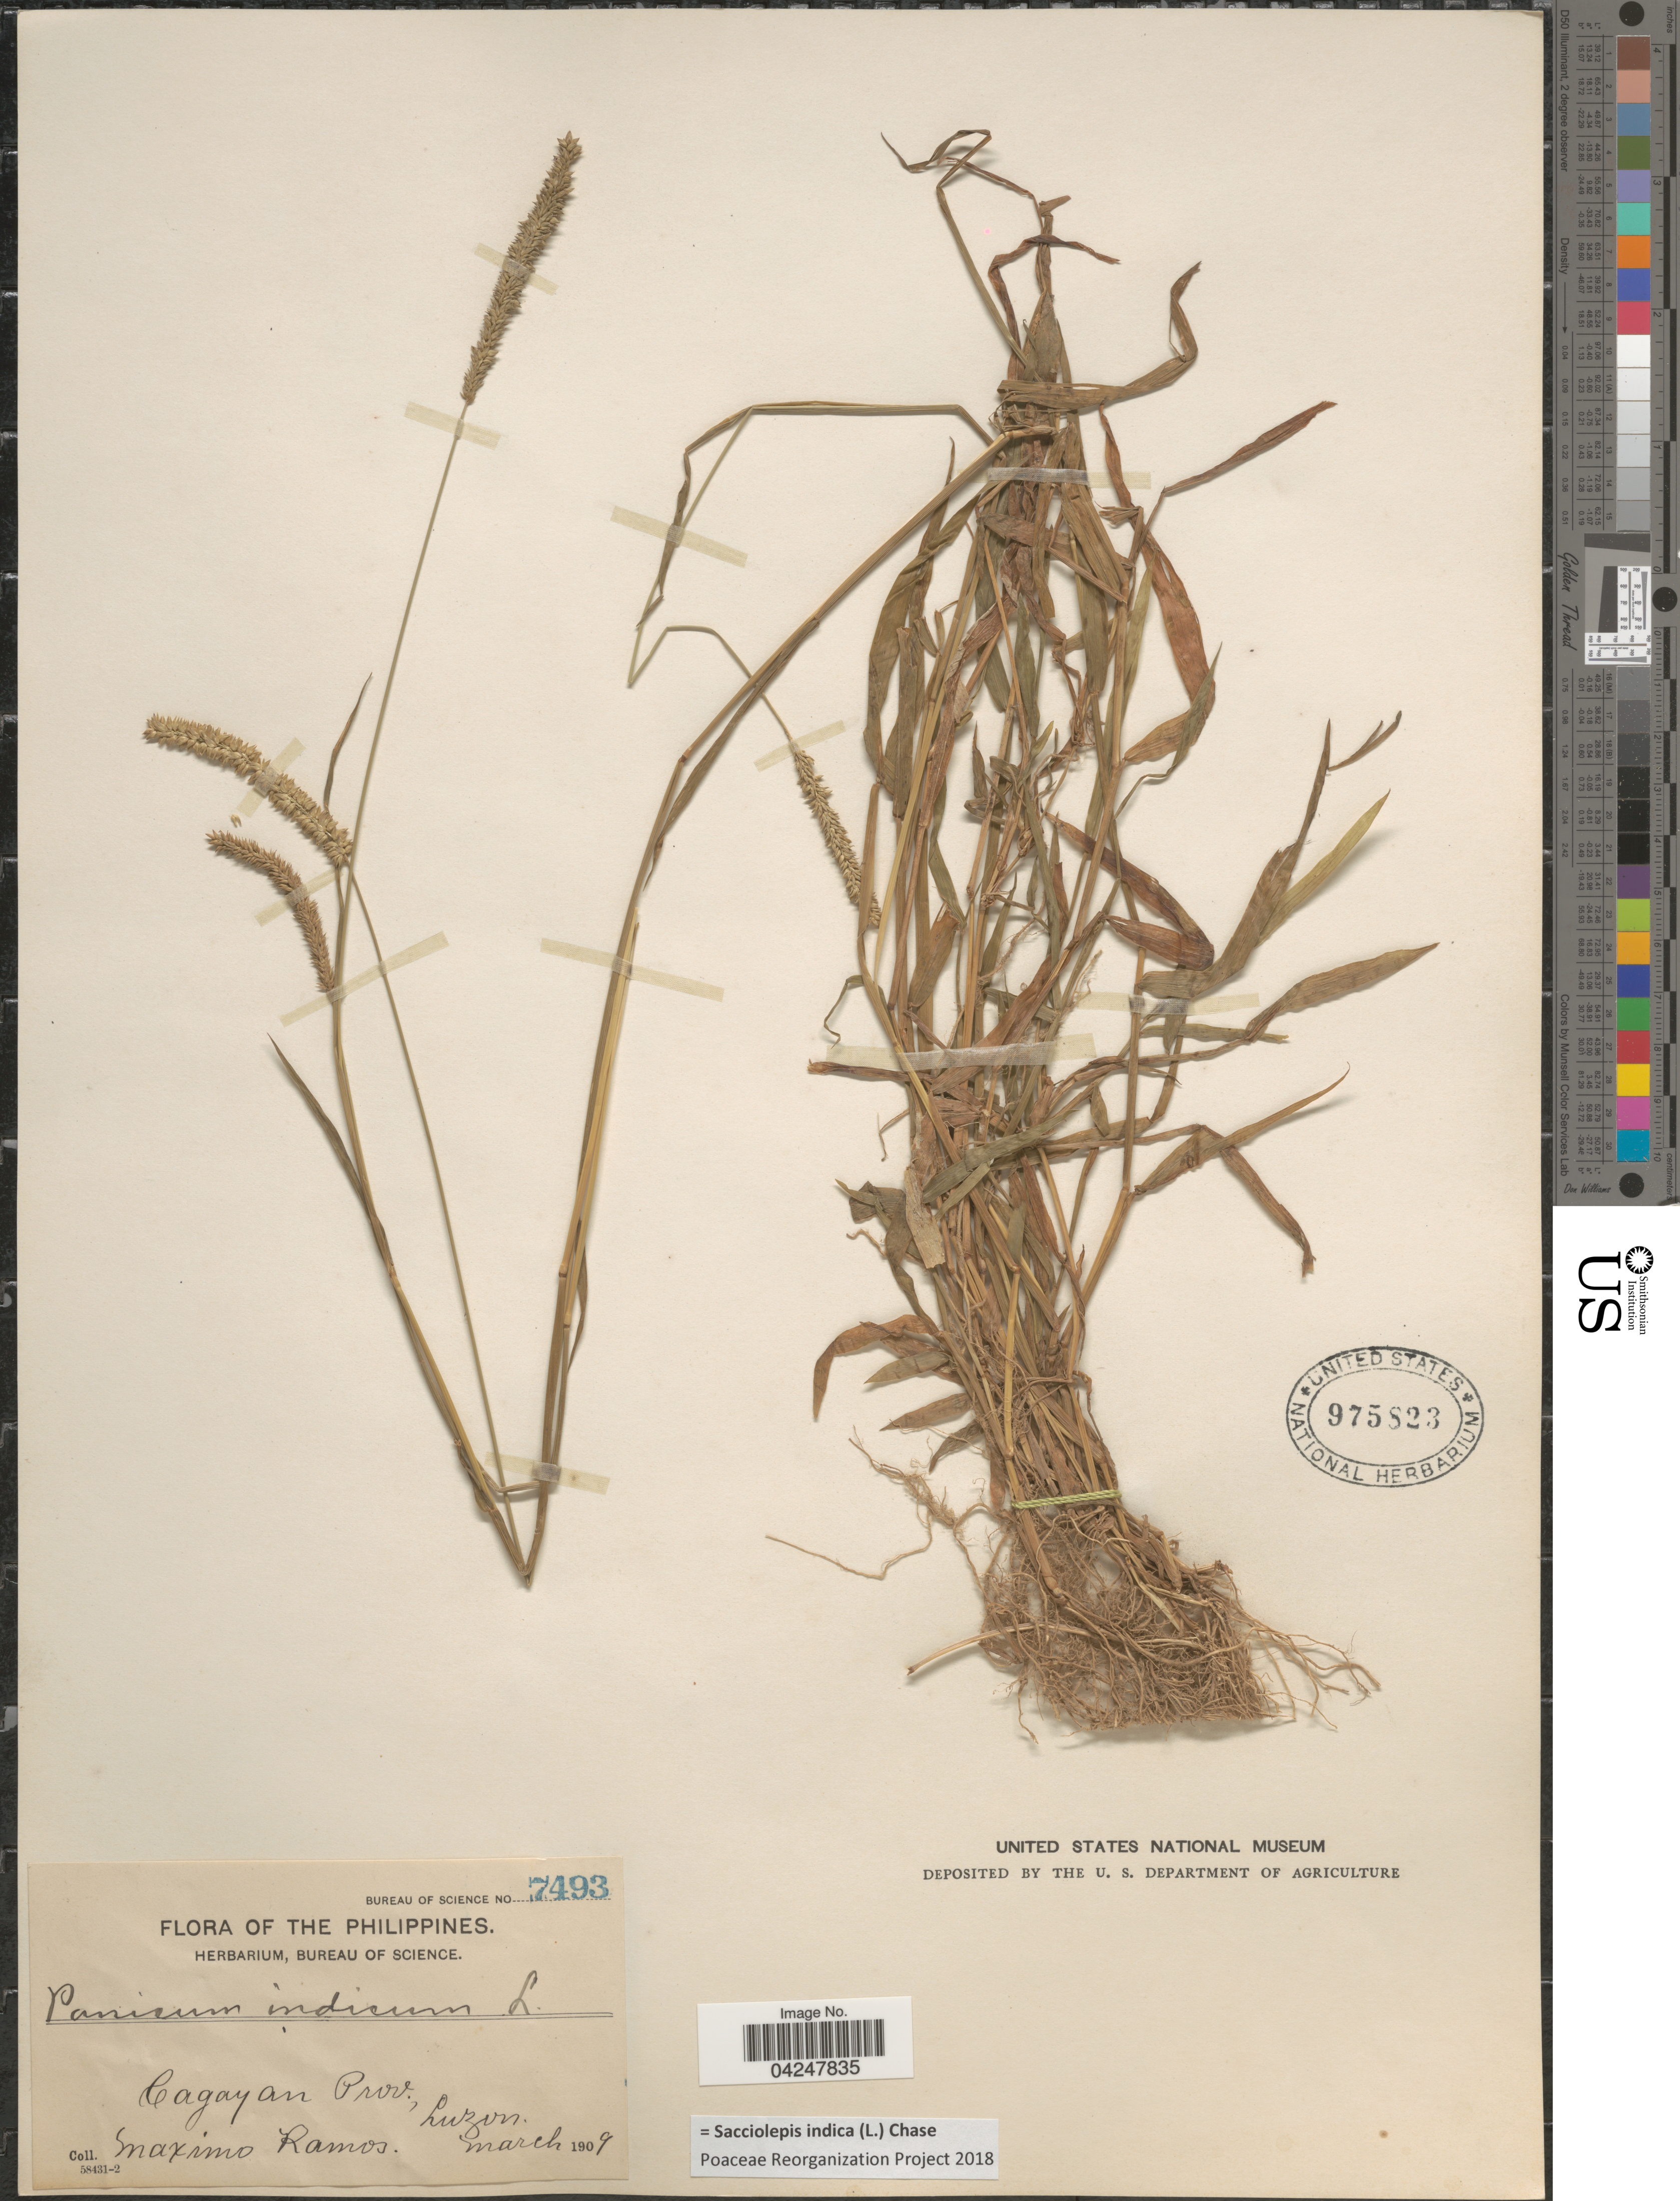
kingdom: Plantae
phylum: Tracheophyta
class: Liliopsida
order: Poales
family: Poaceae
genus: Sacciolepis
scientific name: Sacciolepis indica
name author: (L.) Chase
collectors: M. Ramos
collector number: Bureau Of Science 7493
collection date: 1909-03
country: Philippines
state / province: Cagayan Valley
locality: Cagayan Prov., Luzon.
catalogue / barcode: US 975823